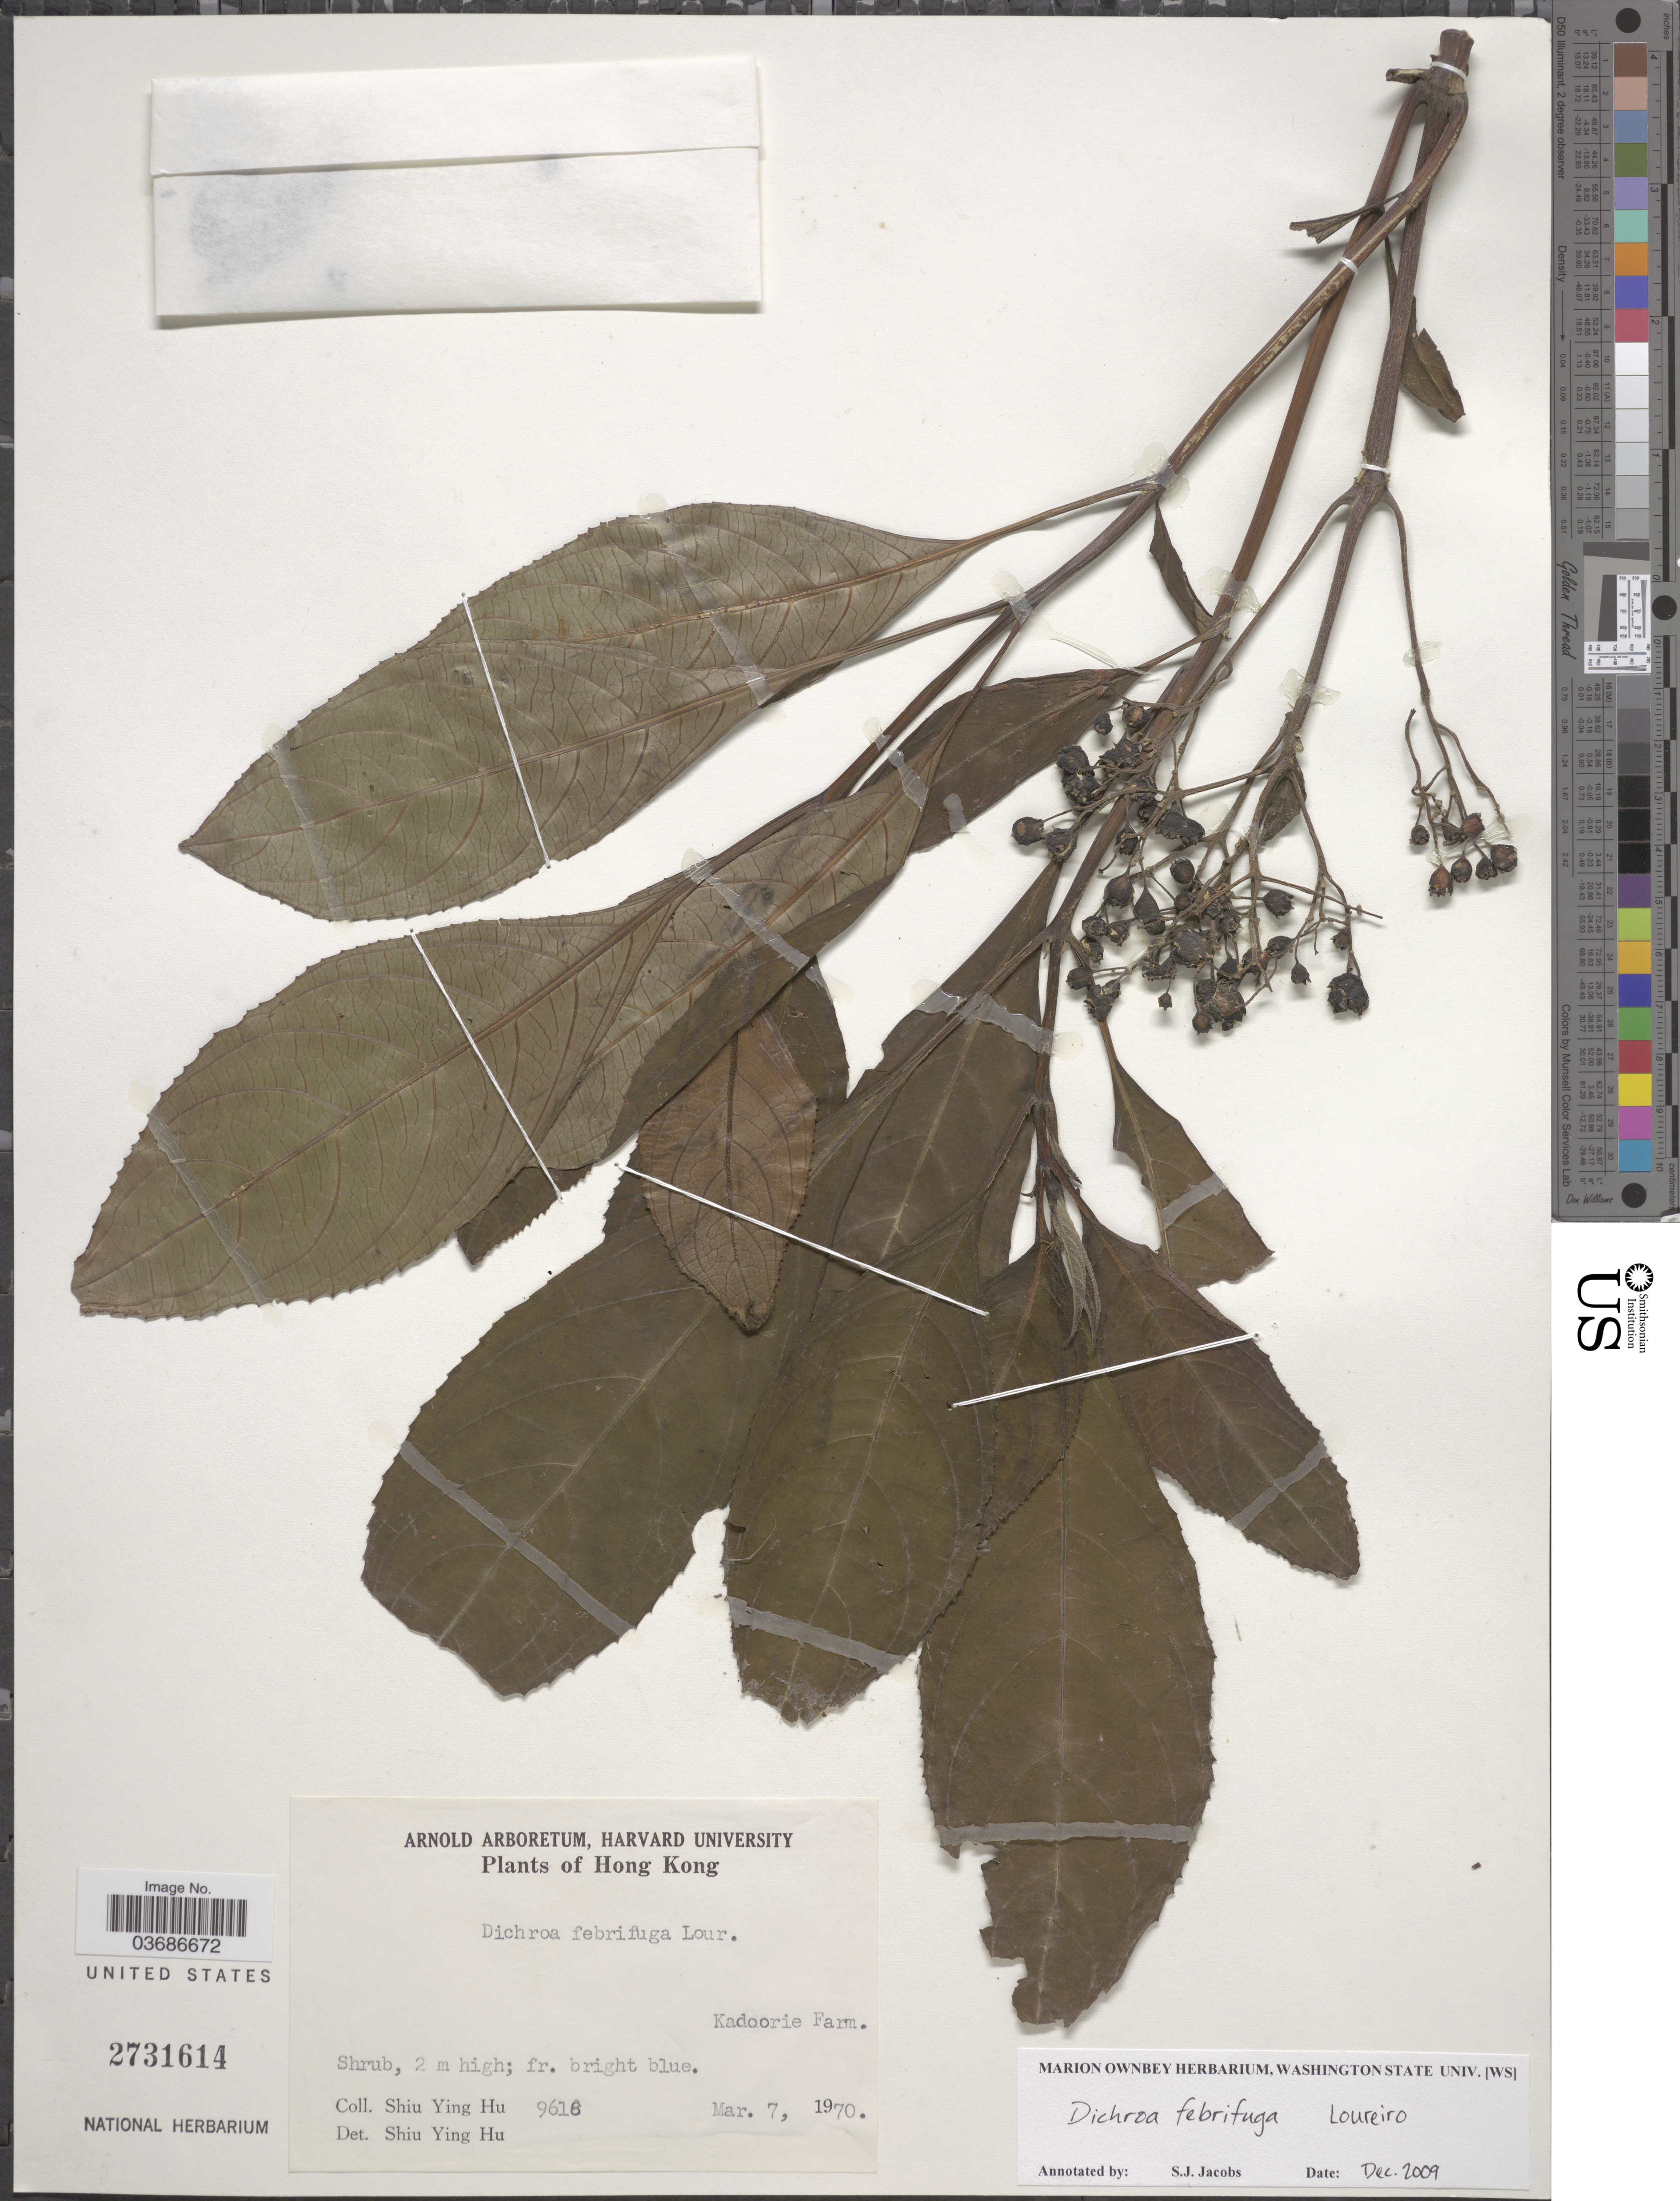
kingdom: Plantae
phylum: Tracheophyta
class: Magnoliopsida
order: Cornales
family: Hydrangeaceae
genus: Hydrangea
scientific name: Hydrangea febrifuga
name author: (Lour.) Y. De Smet & C. Granados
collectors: S. Y. Hu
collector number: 9618*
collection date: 1970-03-07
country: China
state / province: Hong Kong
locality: Kadoorie Farm.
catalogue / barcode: US 2731614